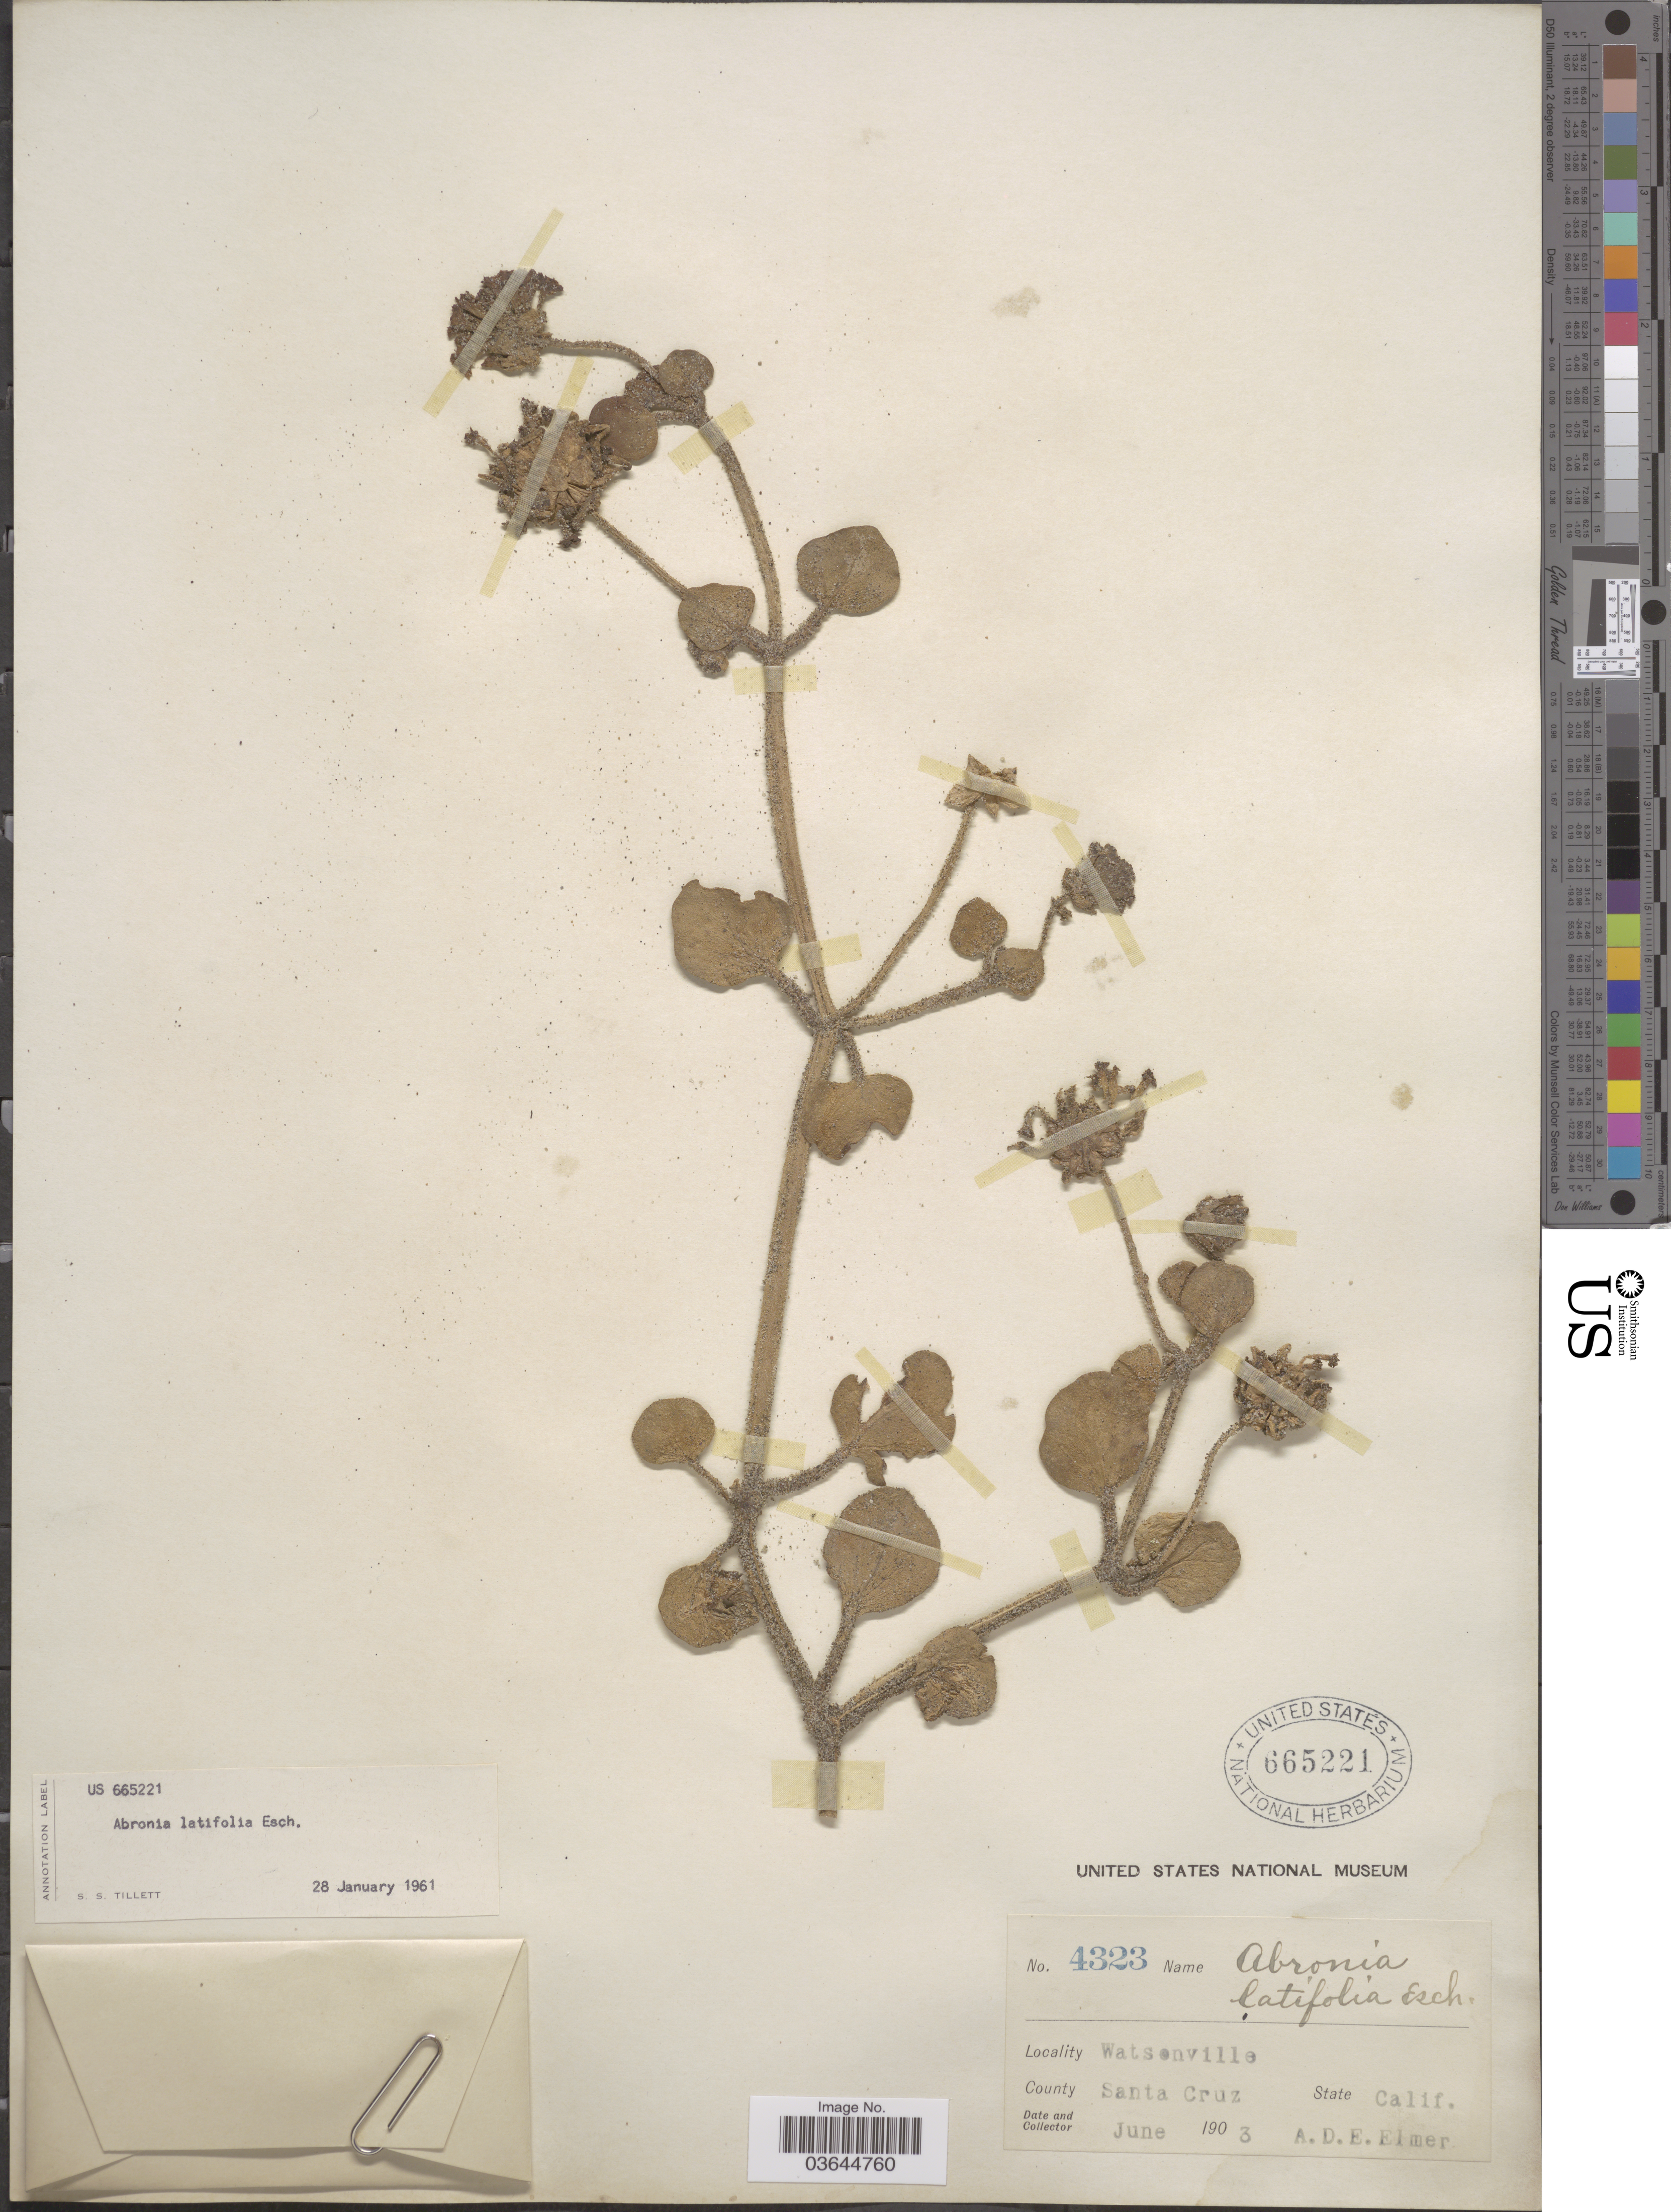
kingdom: Plantae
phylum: Tracheophyta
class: Magnoliopsida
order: Caryophyllales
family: Nyctaginaceae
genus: Abronia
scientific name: Abronia latifolia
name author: Eschsch.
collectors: A. D. E. Elmer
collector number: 4323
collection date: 1903-06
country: United States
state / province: California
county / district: Santa Cruz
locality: Watsonville. County Santa Cruz.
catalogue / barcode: US 665221